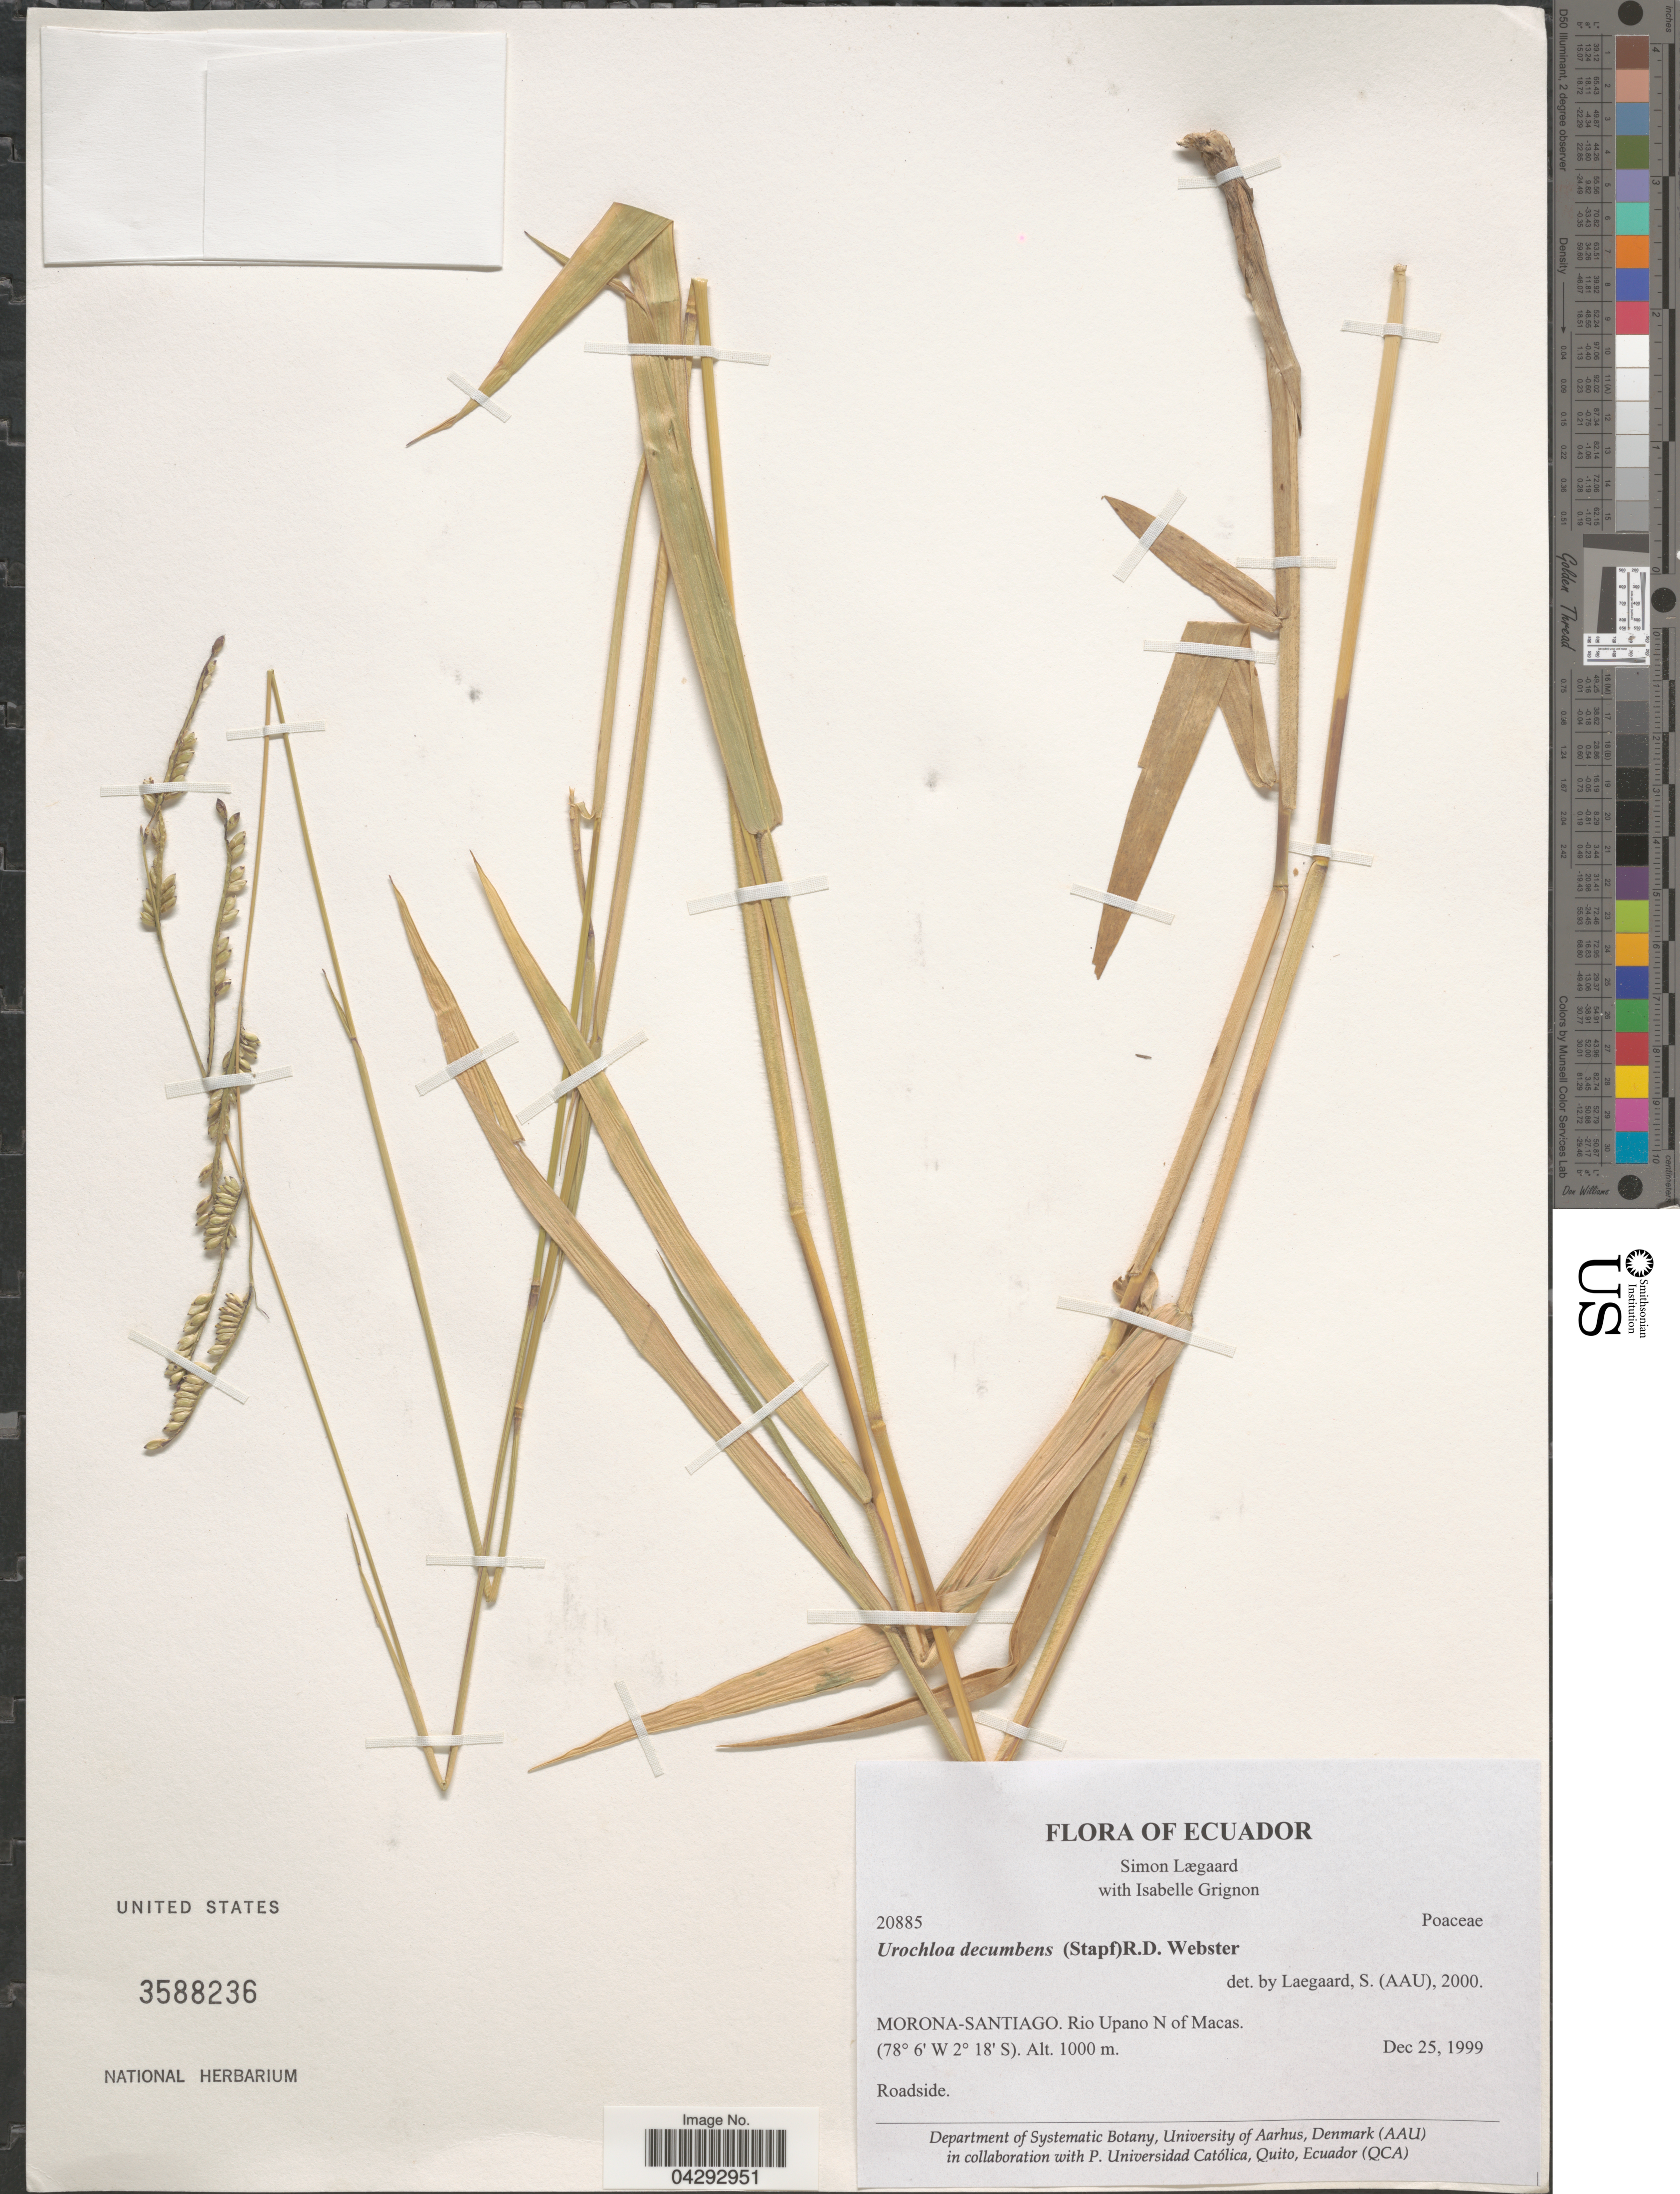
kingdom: Plantae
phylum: Tracheophyta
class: Liliopsida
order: Poales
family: Poaceae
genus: Urochloa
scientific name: Urochloa decumbens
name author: (Stapf) R.D. Webster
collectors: S. Lægaard & I. Grignon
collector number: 20885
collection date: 1999-12-25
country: Ecuador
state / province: Morona-Santiago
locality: Rio Upano N of Macas.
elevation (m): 1000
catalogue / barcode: US 3588236